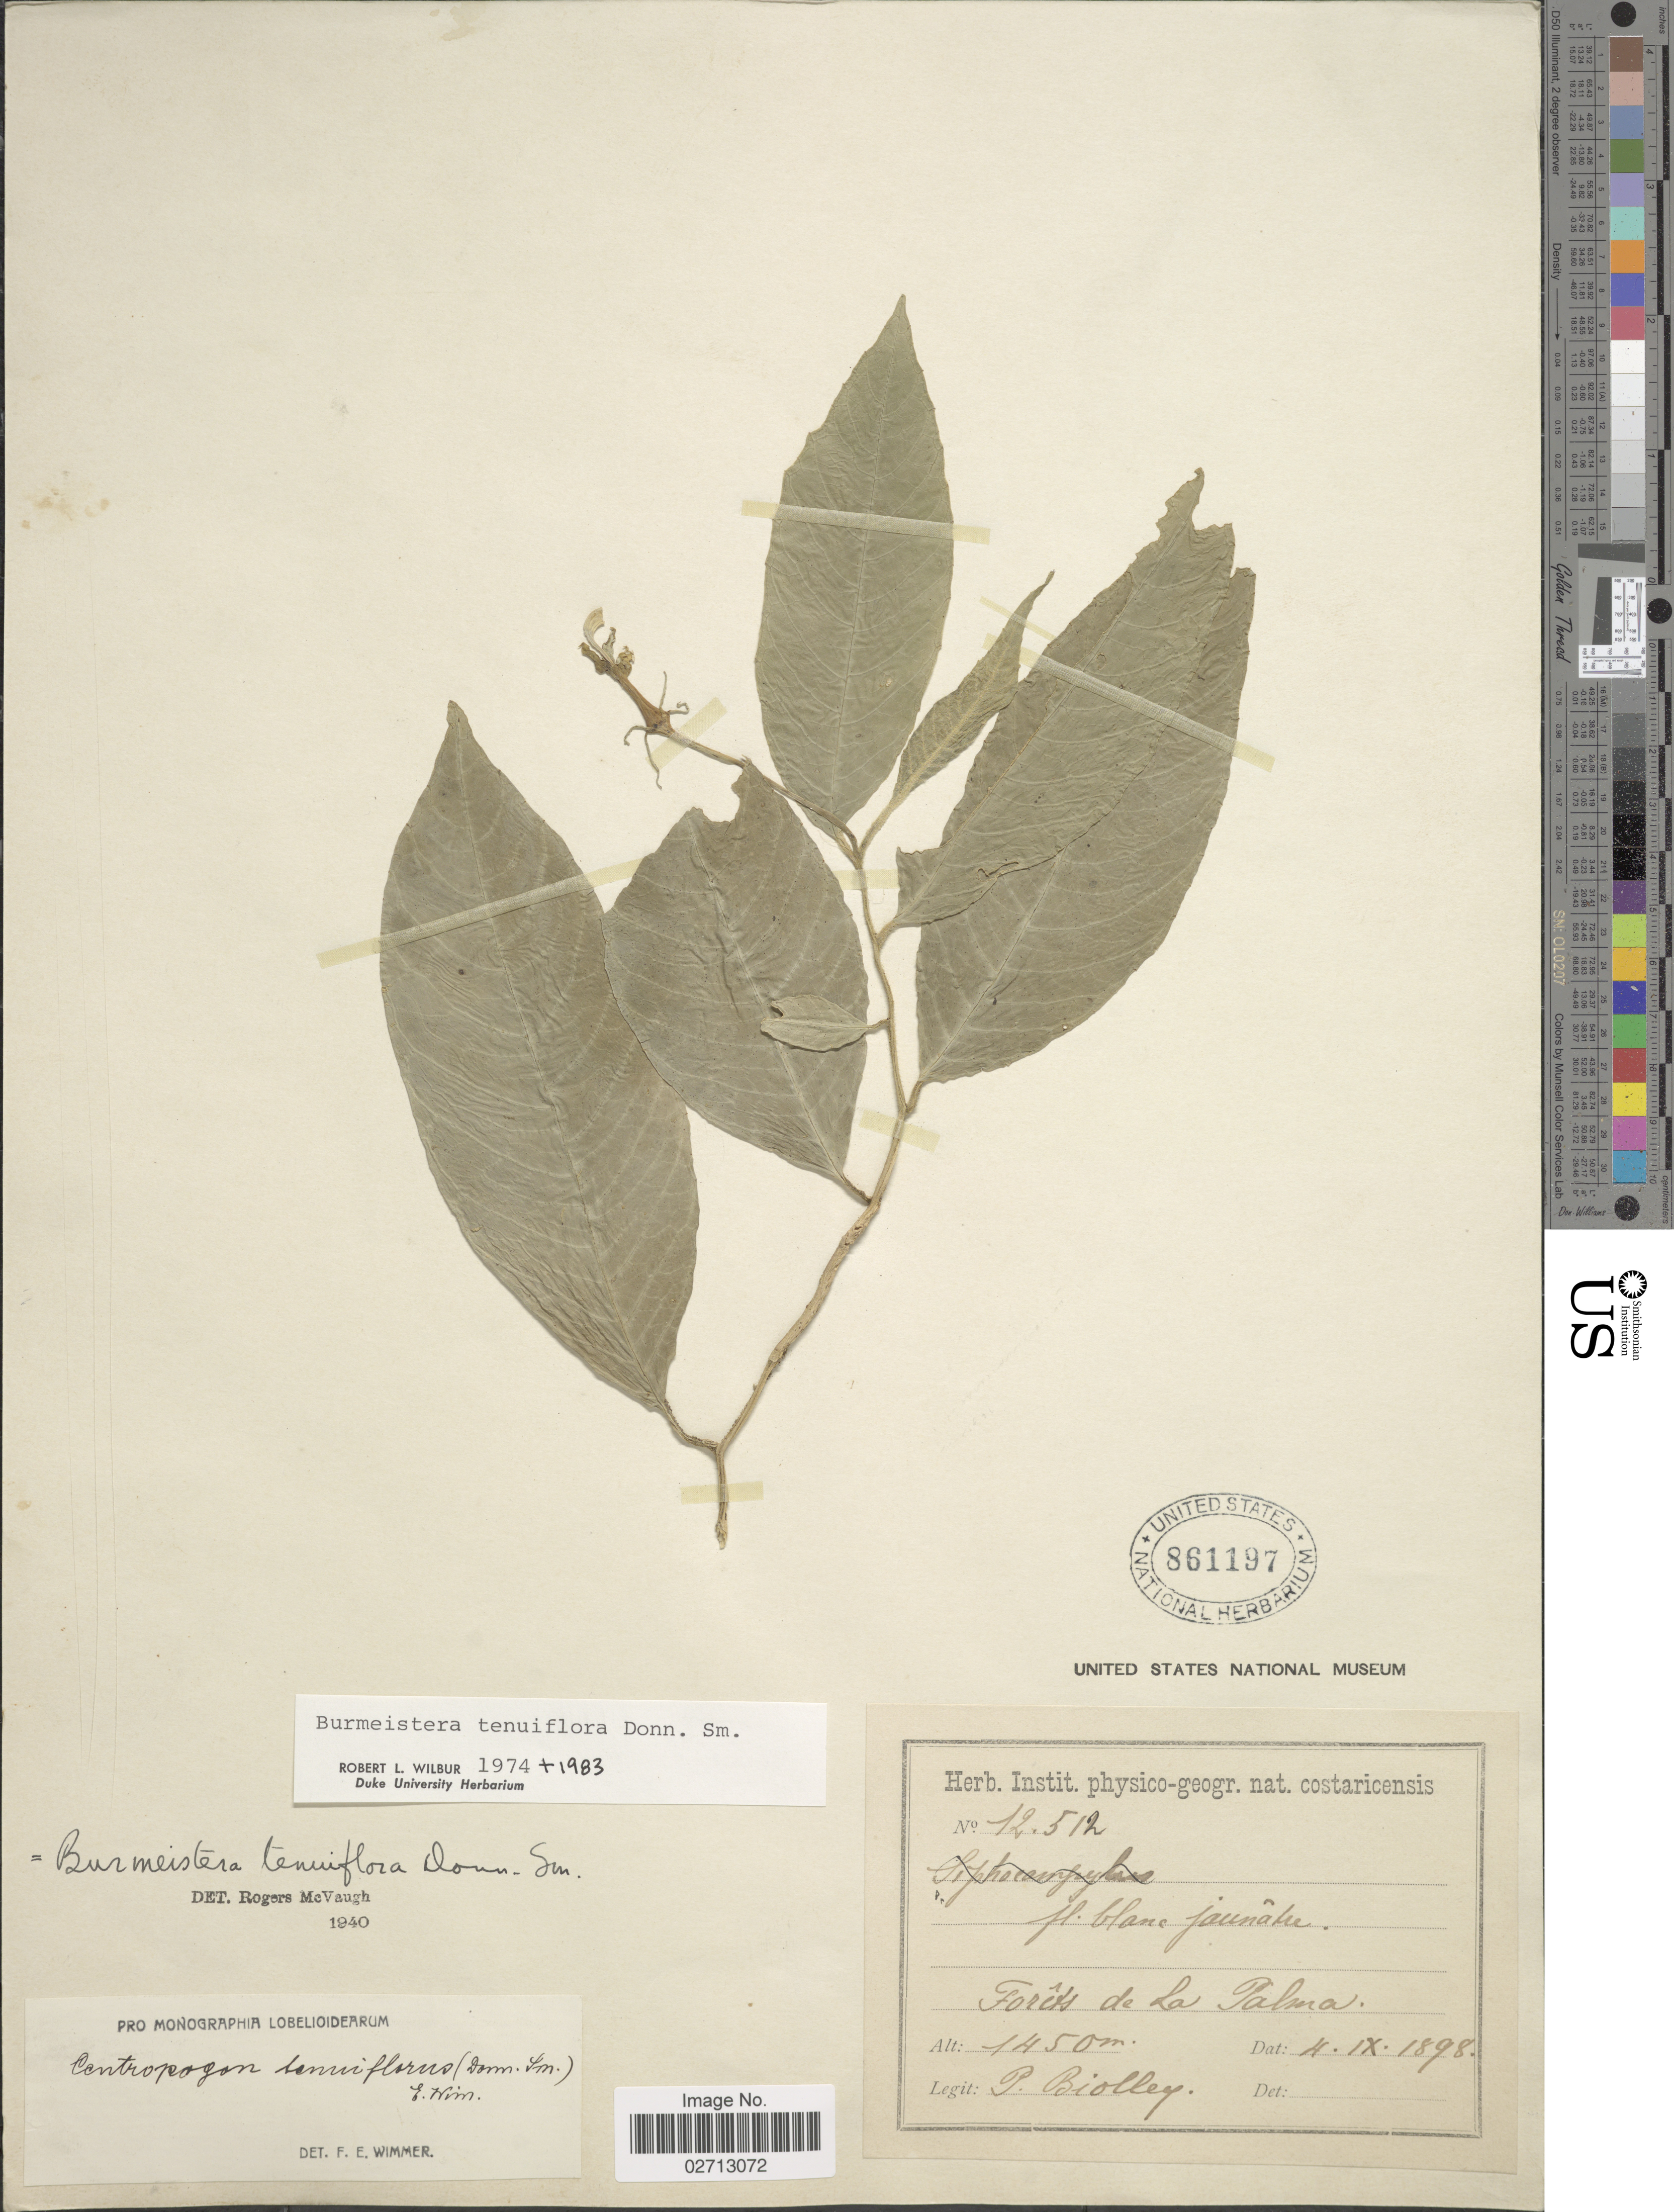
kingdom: Plantae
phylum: Tracheophyta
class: Magnoliopsida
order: Asterales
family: Campanulaceae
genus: Burmeistera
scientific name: Burmeistera tenuiflora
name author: Donn. Sm.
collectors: P. Biolley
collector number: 12512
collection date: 1898-09-04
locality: Forets de La Palma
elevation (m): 1450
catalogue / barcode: US 861197